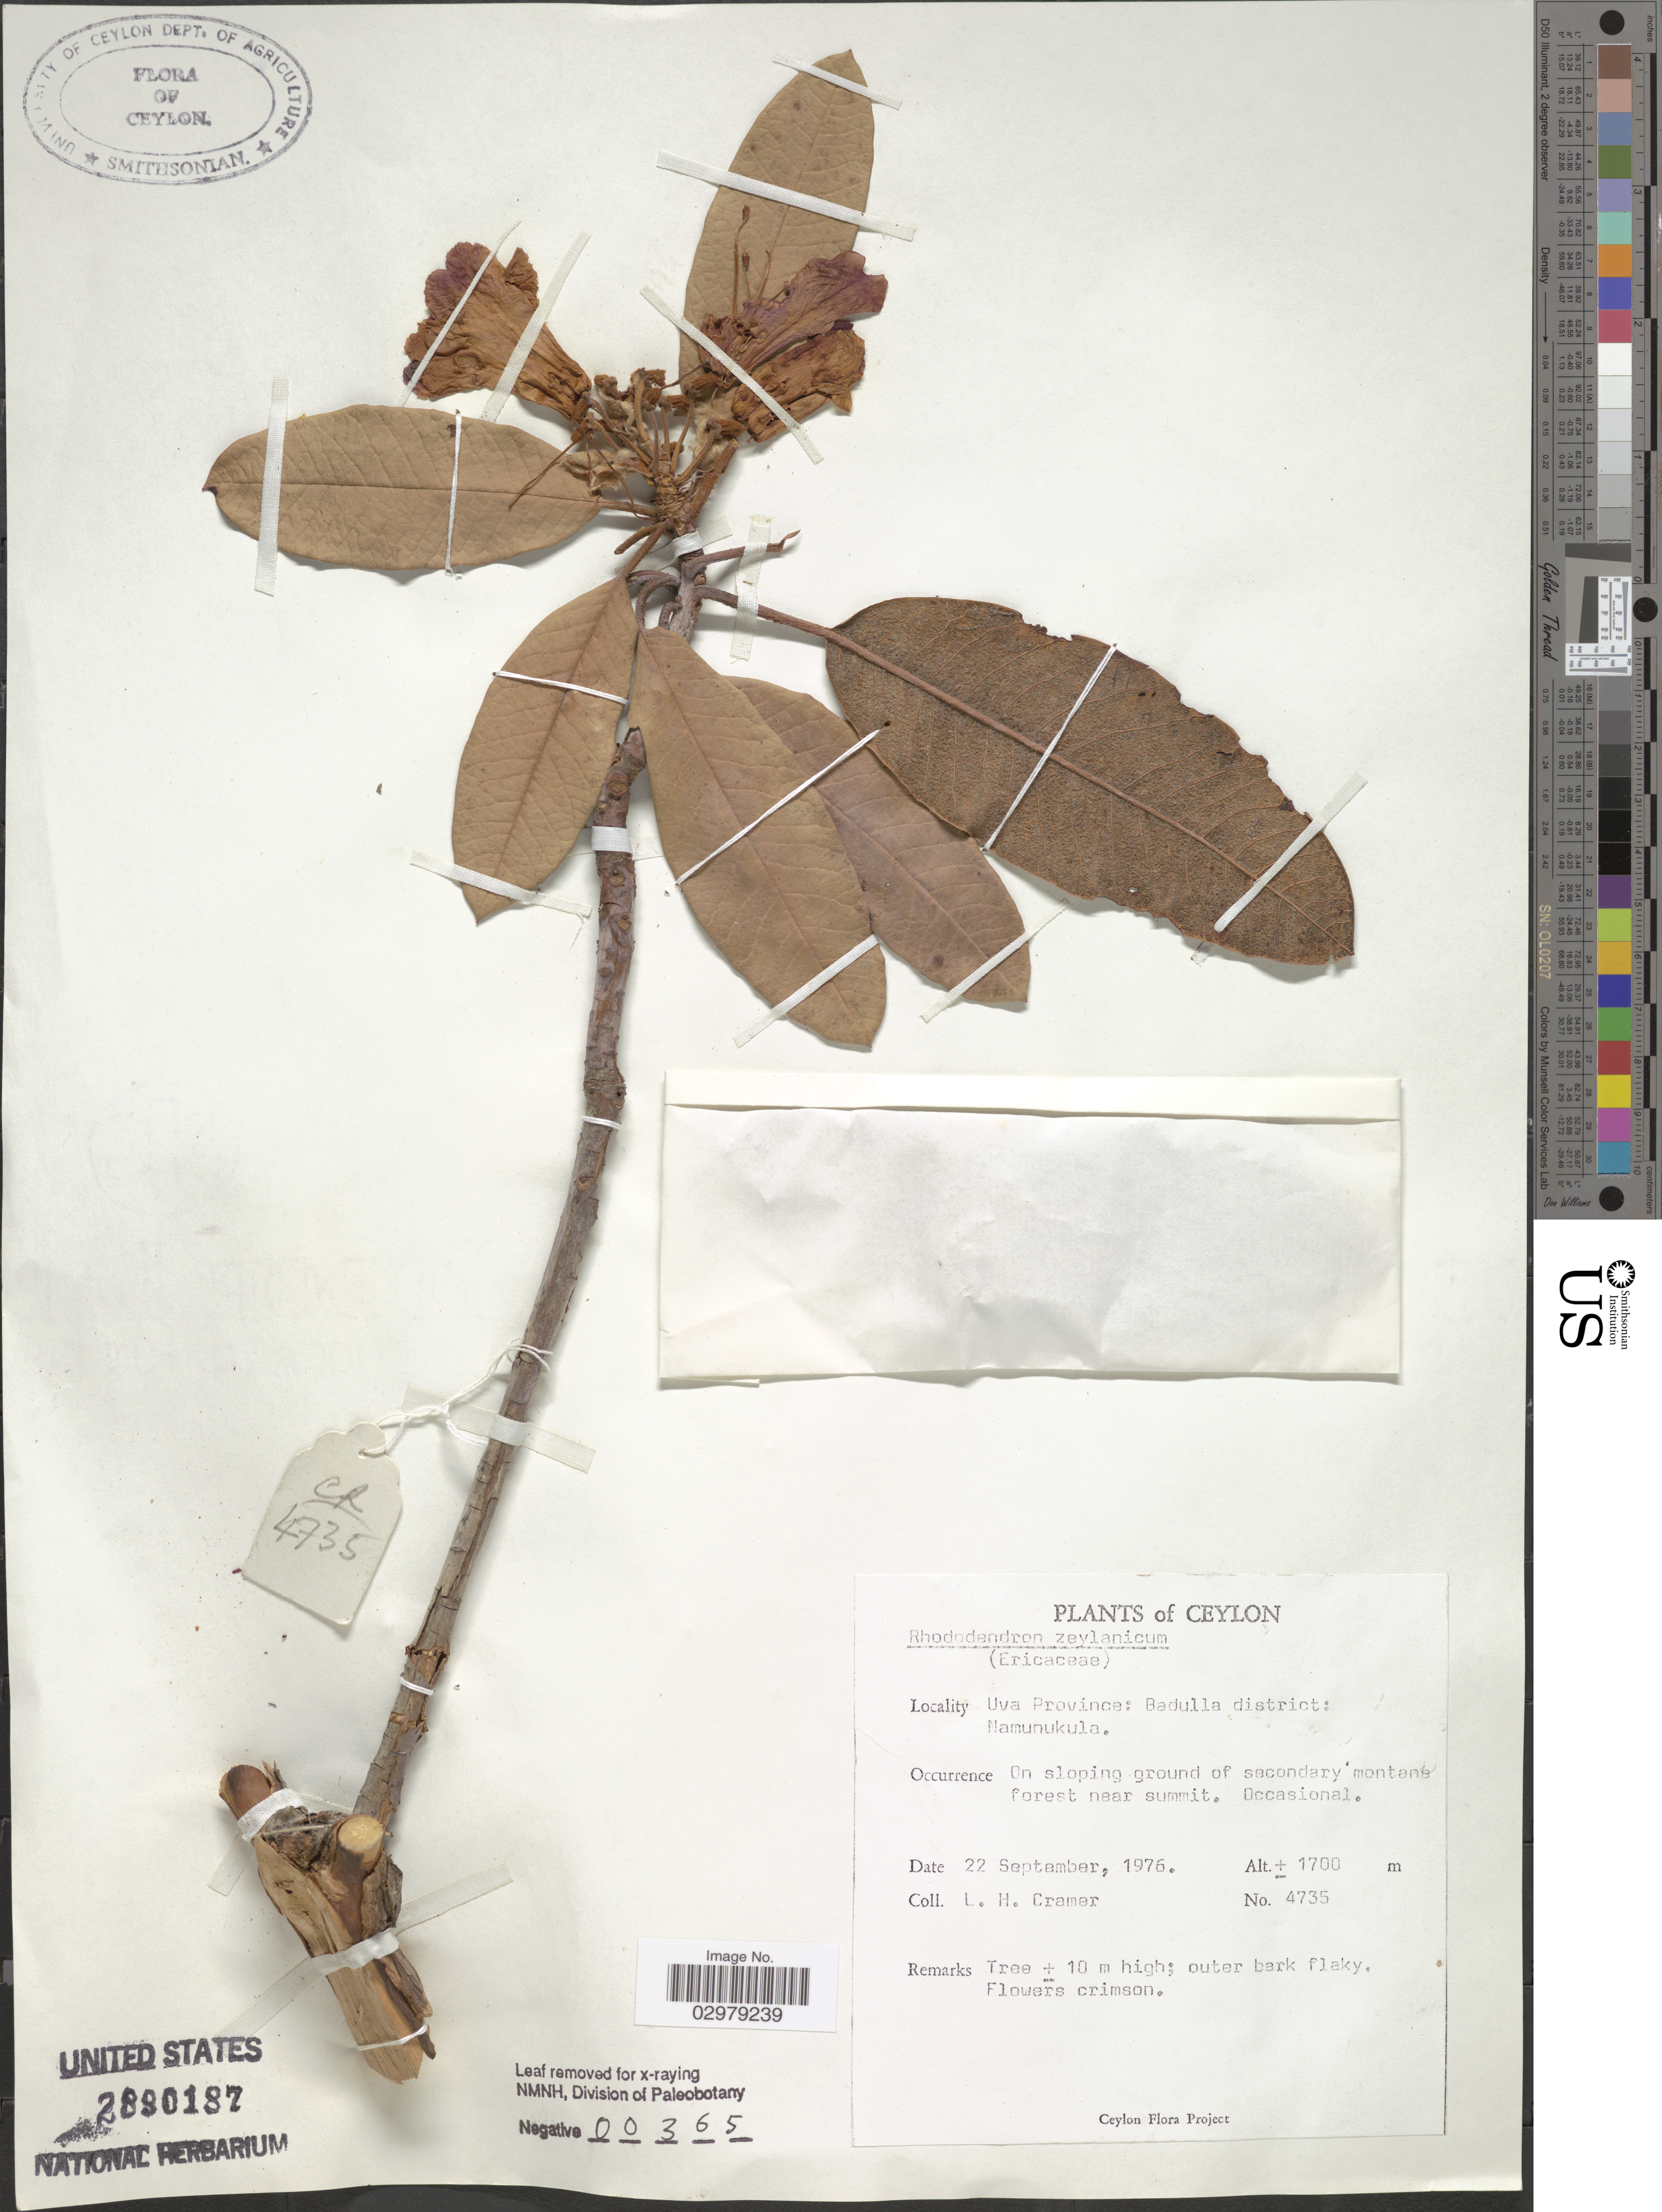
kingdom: Plantae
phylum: Tracheophyta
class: Magnoliopsida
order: Ericales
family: Ericaceae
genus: Rhododendron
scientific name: Rhododendron zeylanicum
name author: Booth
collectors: L. H. Cramer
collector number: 4735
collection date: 1976-09-22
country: Sri Lanka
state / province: Uva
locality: Ceylon. Badulla district. On sloping ground of secondary montane forest near summit.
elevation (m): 1700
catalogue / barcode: US 2890187